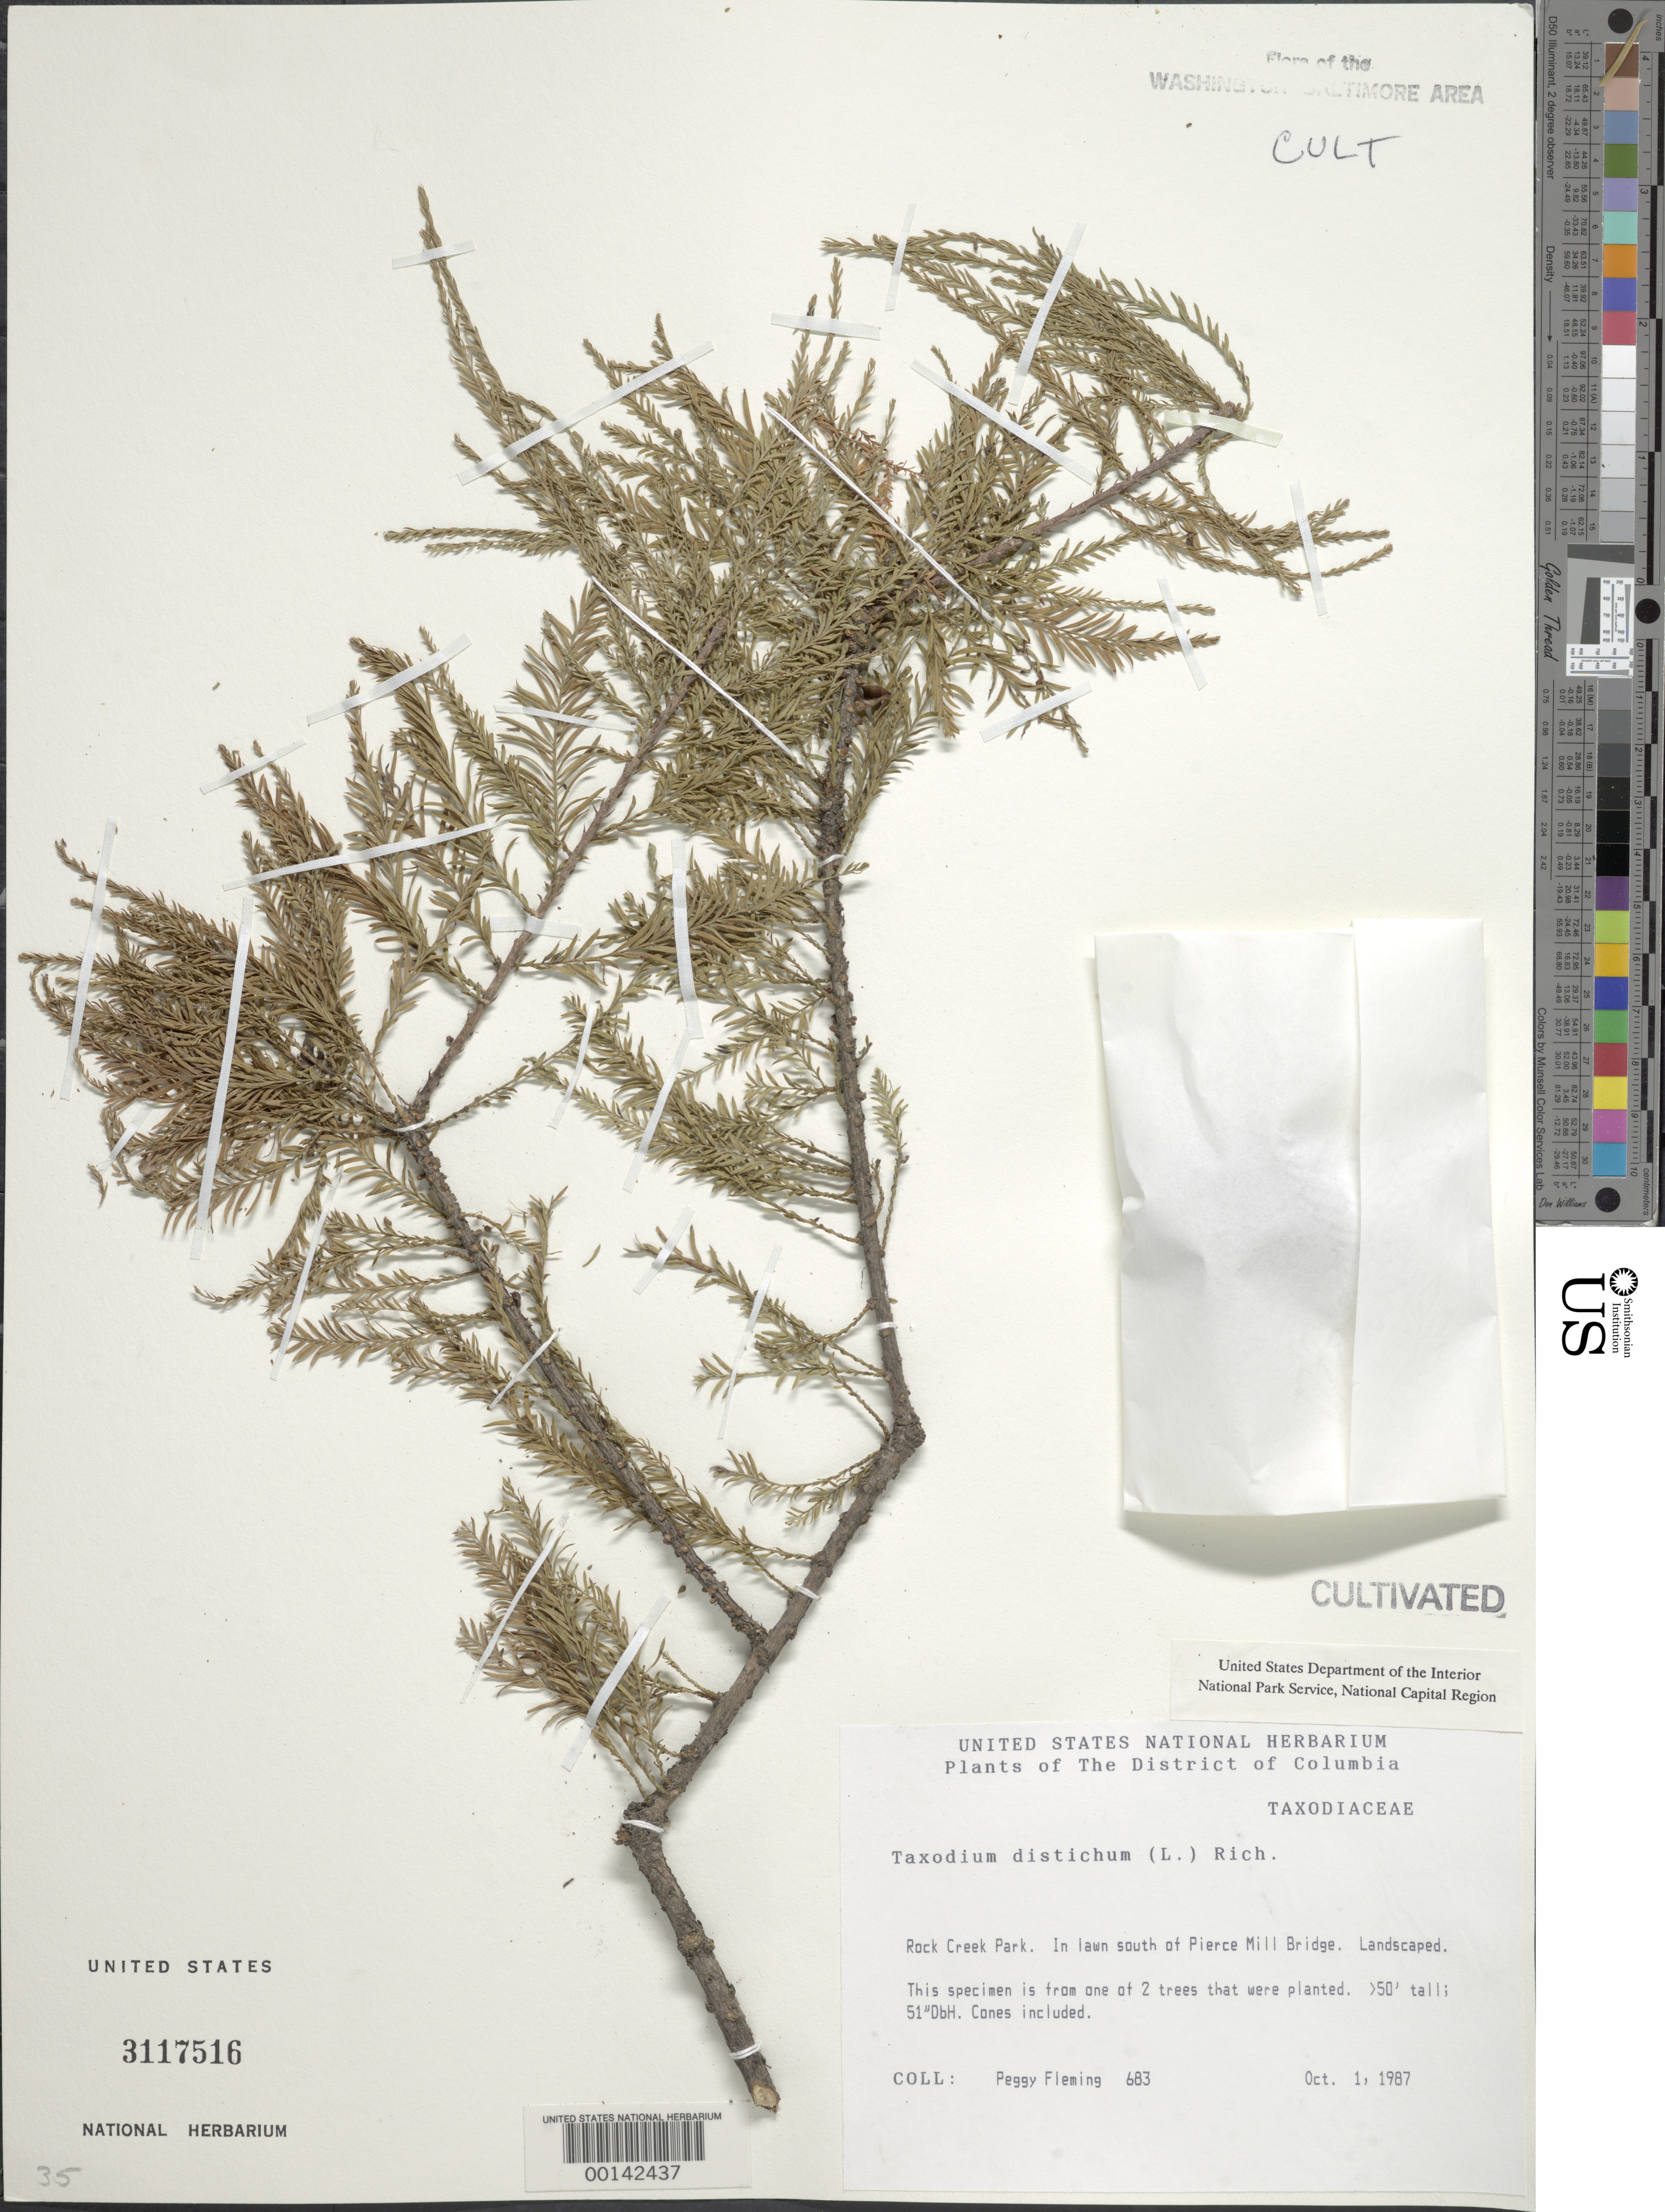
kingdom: Plantae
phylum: Tracheophyta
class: Pinopsida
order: Pinales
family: Cupressaceae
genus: Taxodium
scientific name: Taxodium distichum var. imbricarium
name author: (L.) Rich.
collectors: P. Fleming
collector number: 683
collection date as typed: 01 Oct 1987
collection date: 1987-10-01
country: United States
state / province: District of Columbia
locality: Rock Creek Park. In lawn south of Pierce Mill Bridge. Rock Creek Park and Vicinity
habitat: Landscaped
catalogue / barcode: US 3117516